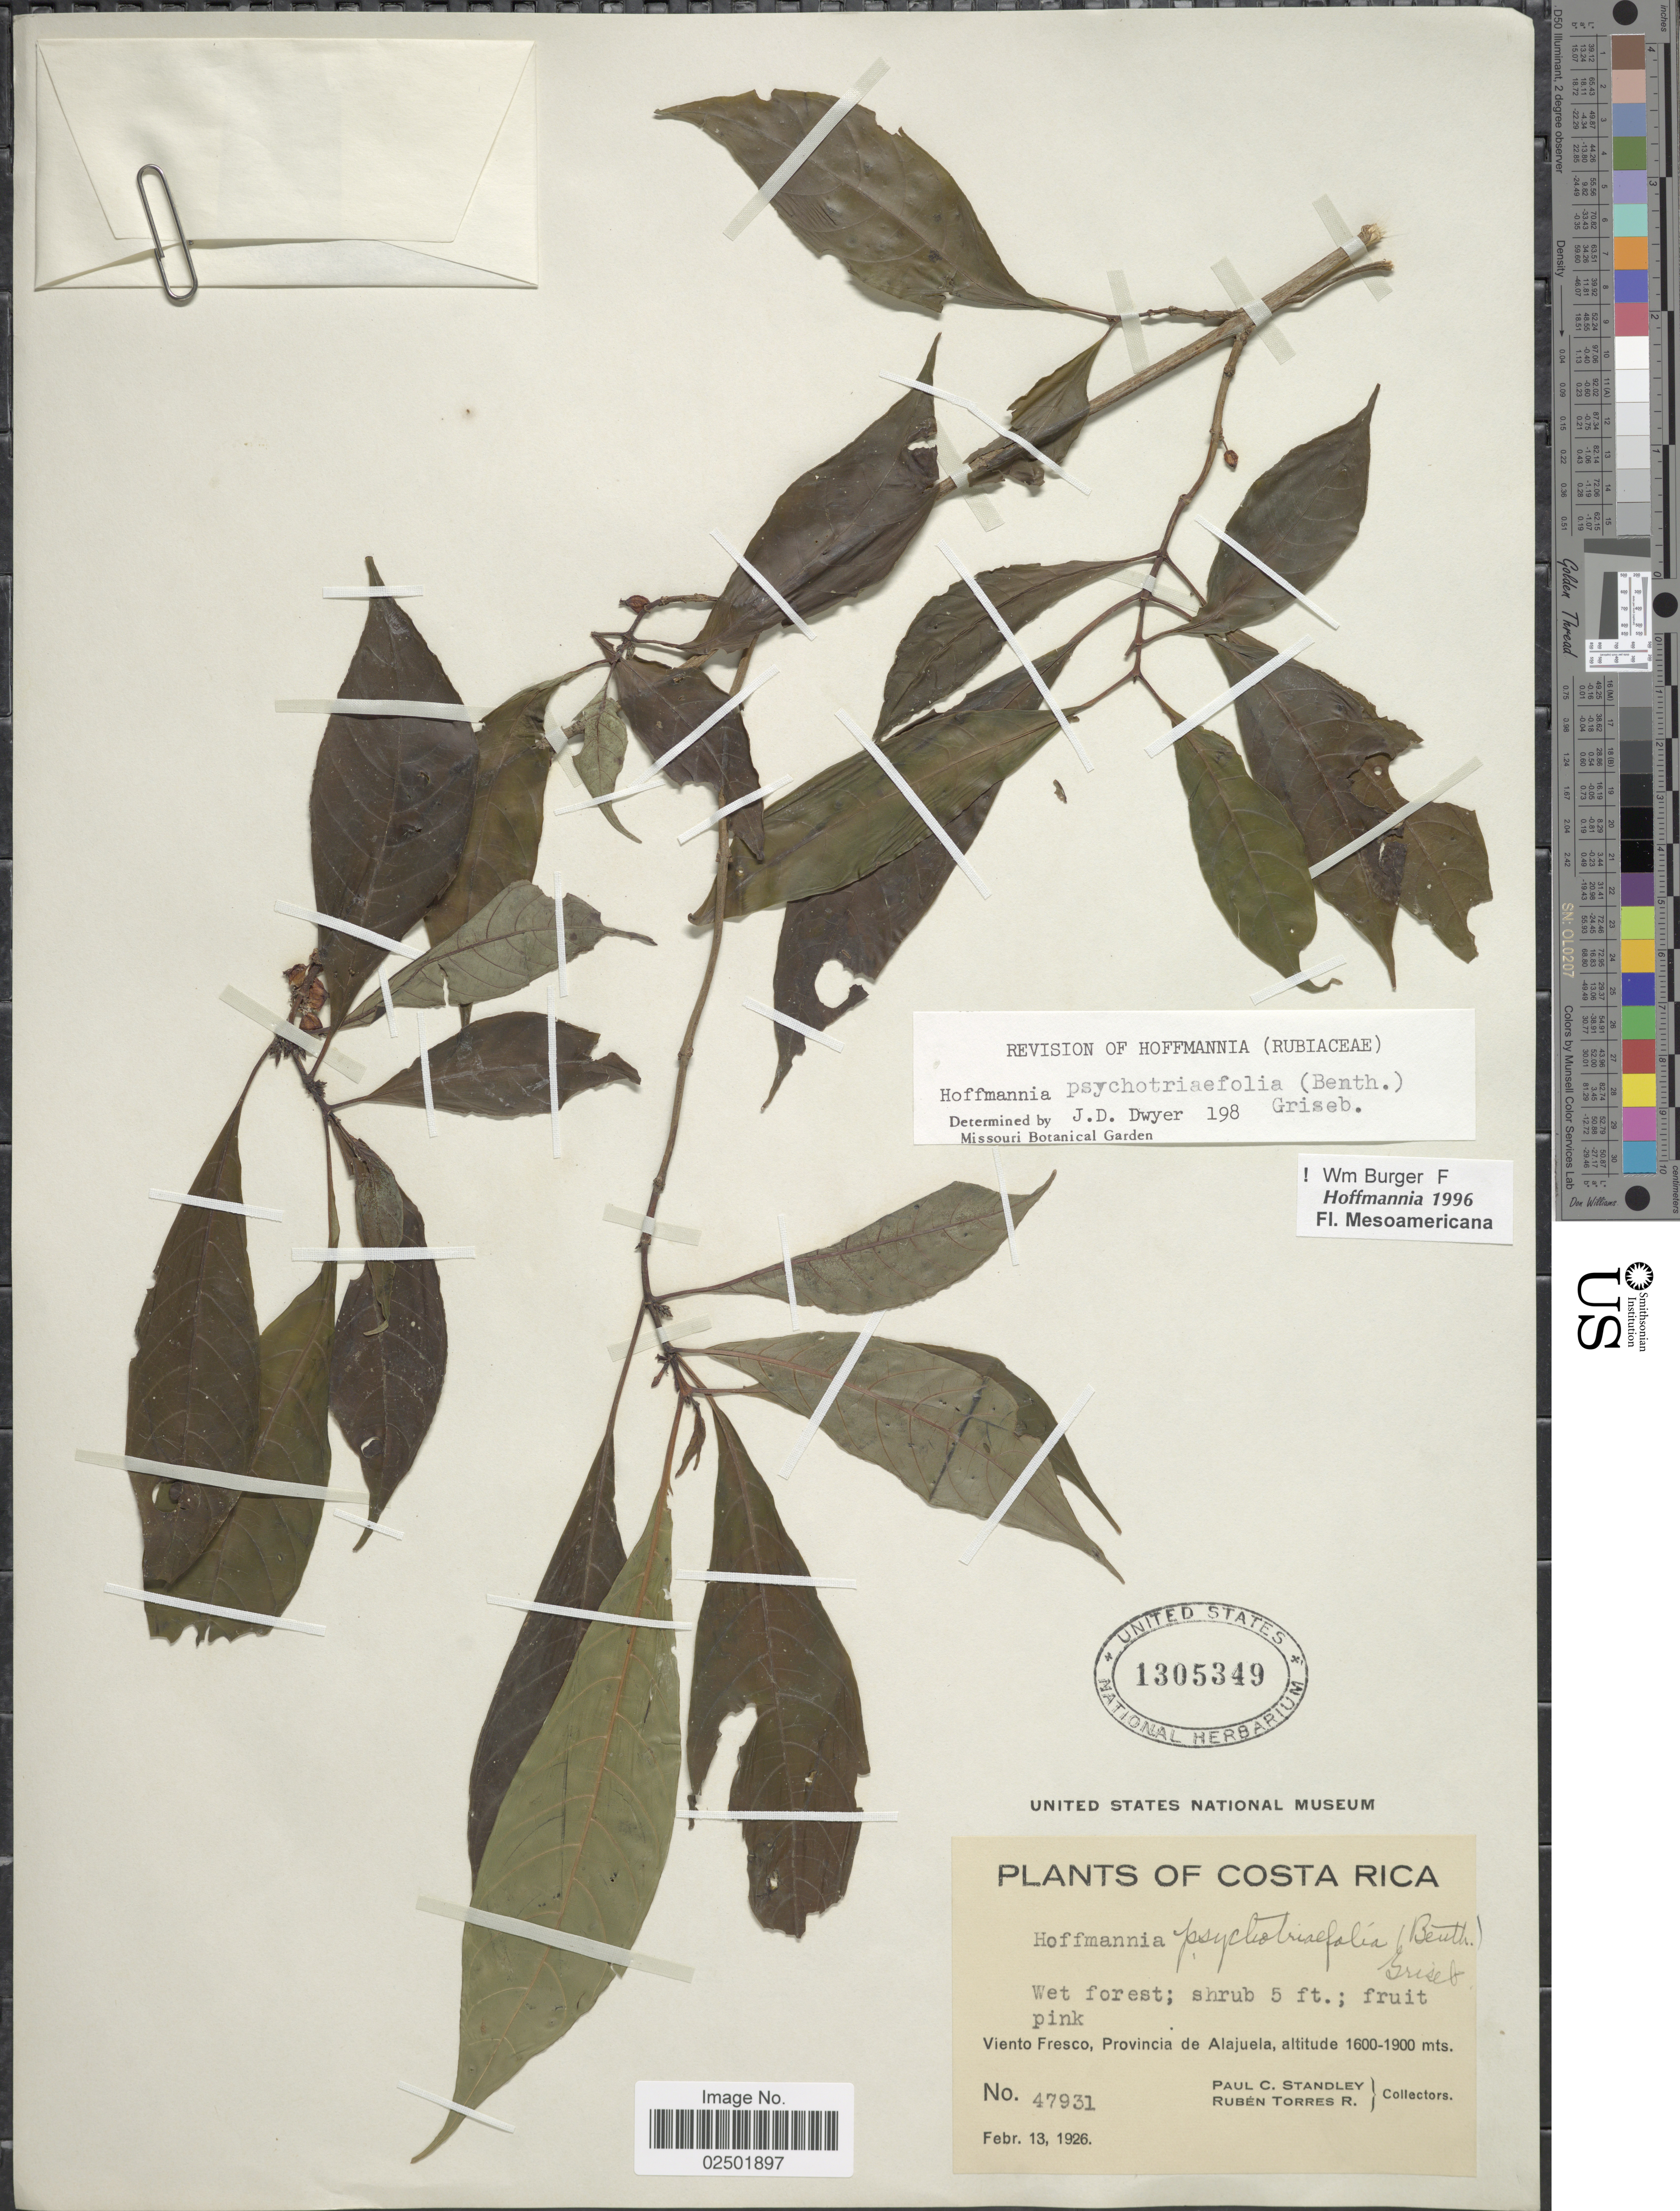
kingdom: Plantae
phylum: Tracheophyta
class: Magnoliopsida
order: Gentianales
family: Rubiaceae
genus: Hoffmannia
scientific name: Hoffmannia psychotriifolia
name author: (Benth.) Griseb.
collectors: P. C. Standley & R. Torres Rojas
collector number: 47931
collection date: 1926-02-13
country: Costa Rica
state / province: Alajuela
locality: Viento Fresco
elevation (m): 1600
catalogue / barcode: US 1305349